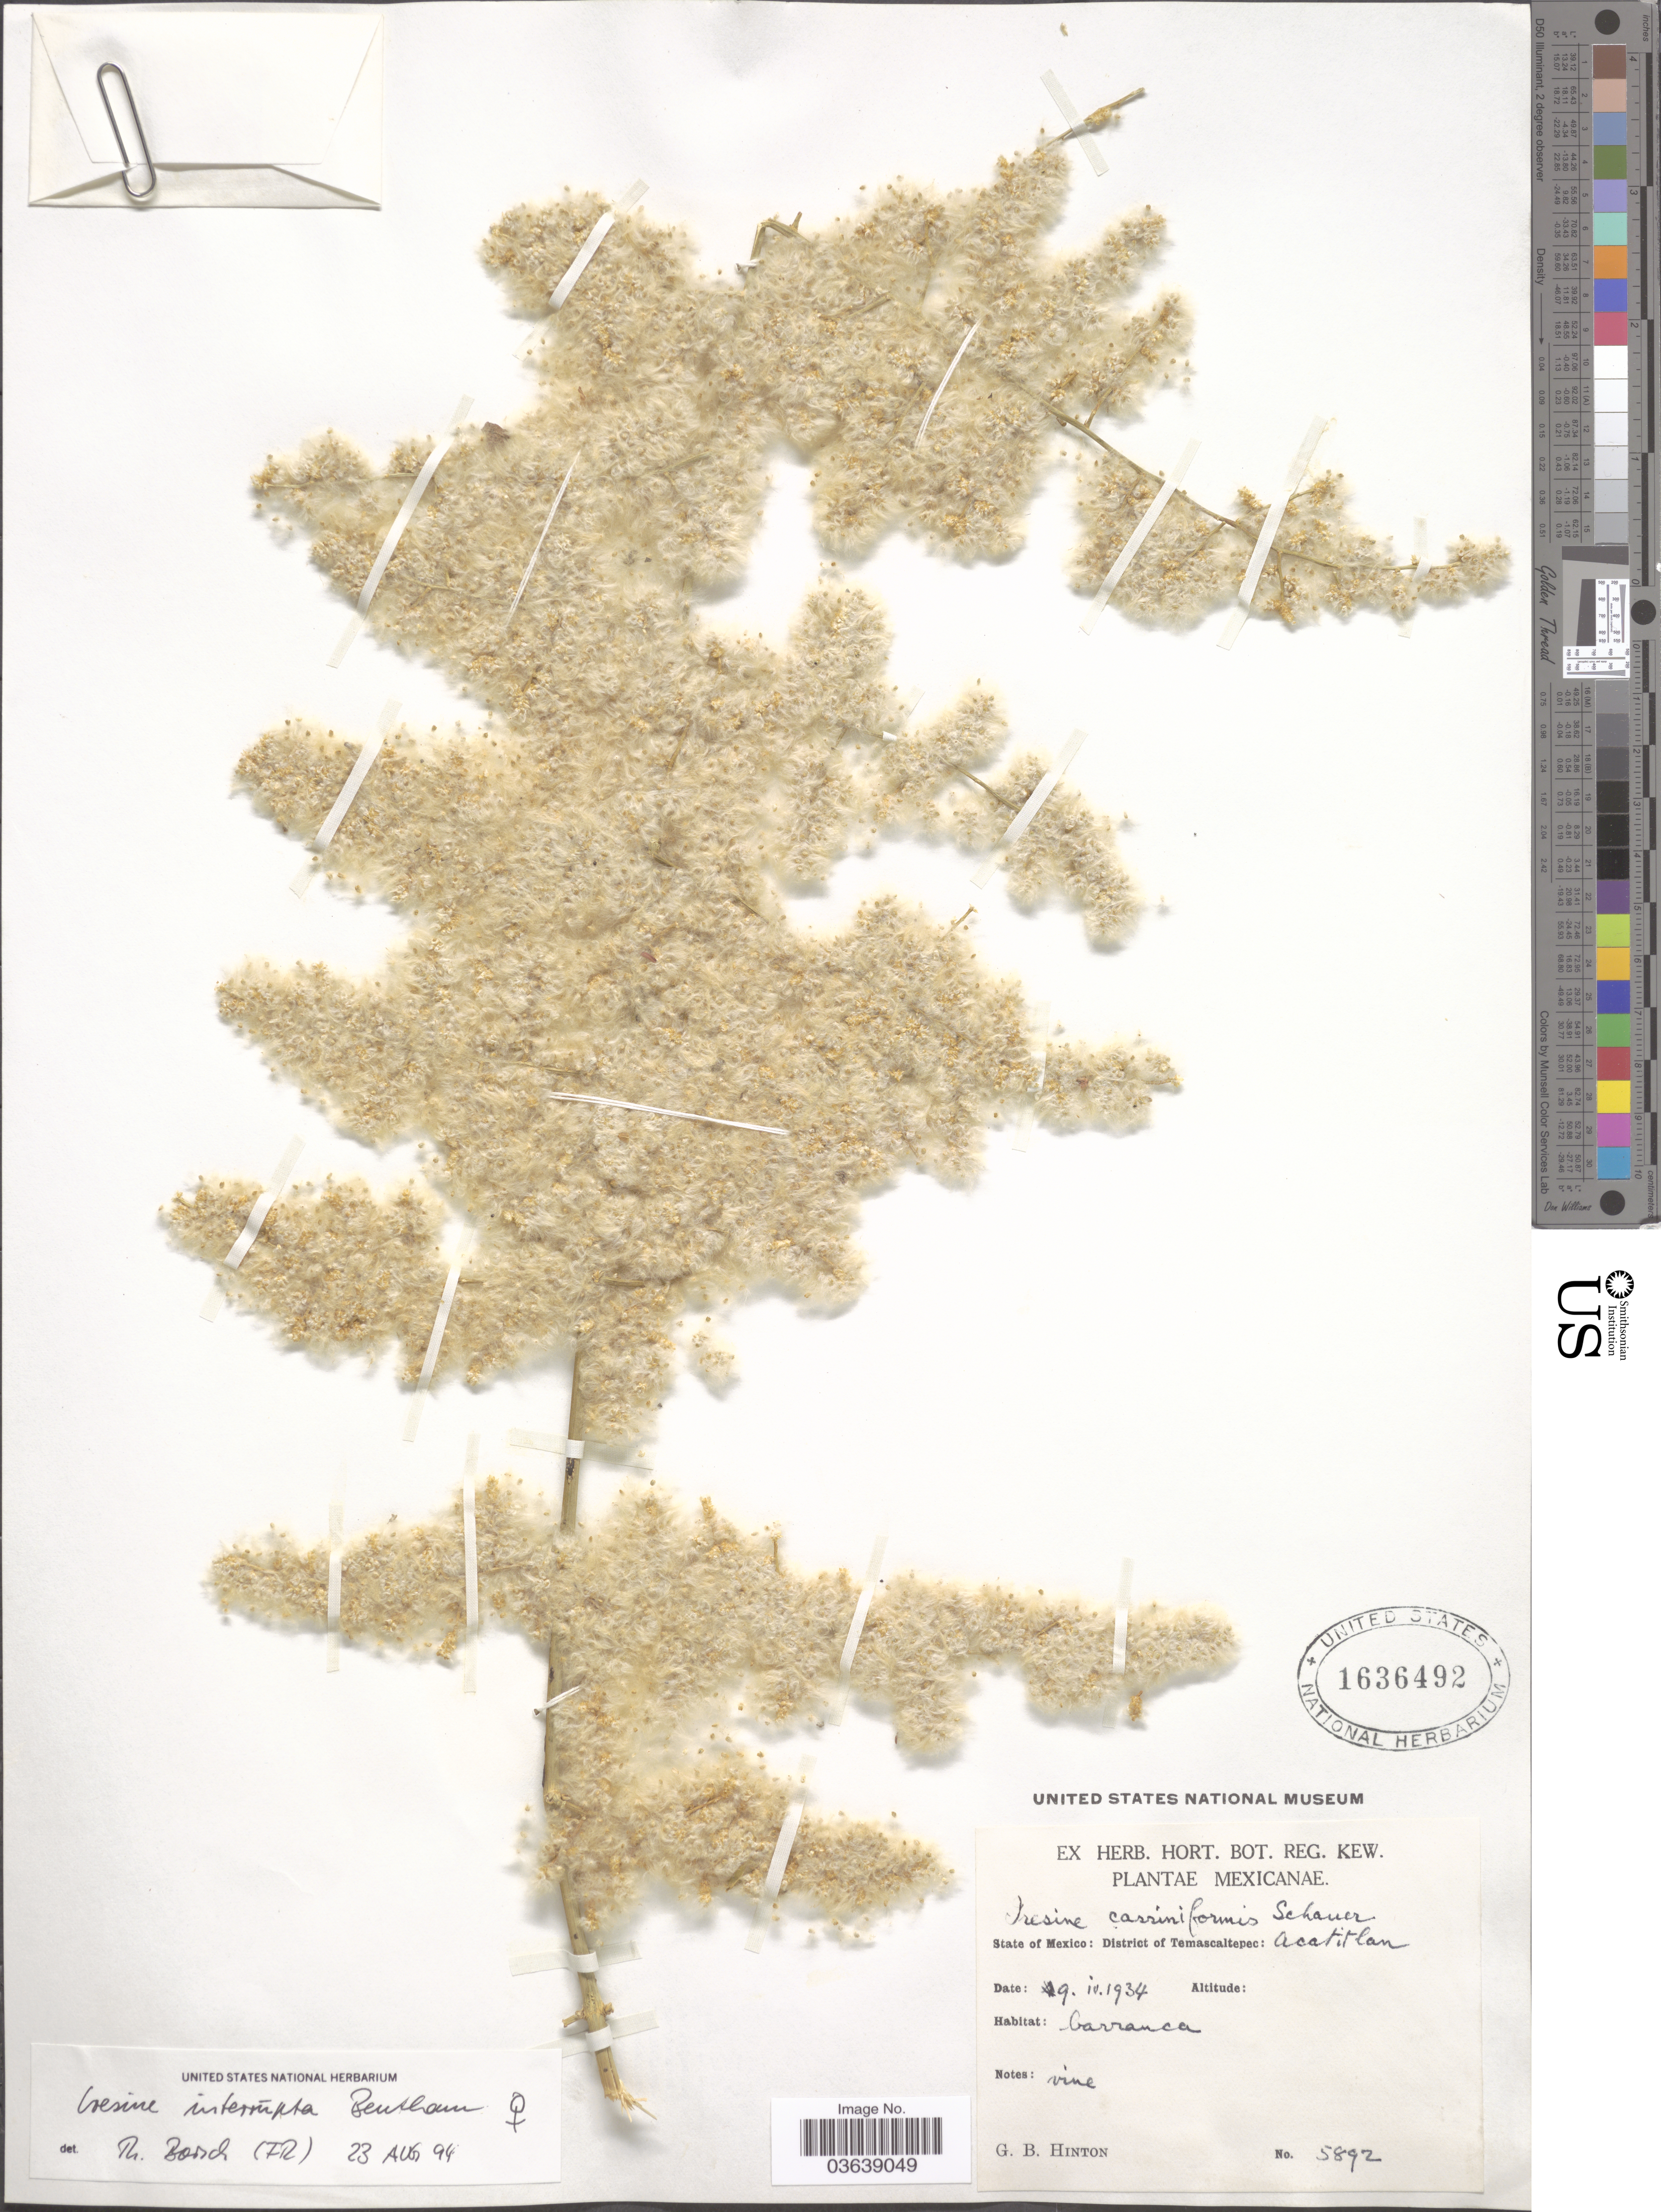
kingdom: Plantae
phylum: Tracheophyta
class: Magnoliopsida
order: Caryophyllales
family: Amaranthaceae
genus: Iresine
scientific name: Iresine interrupta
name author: Benth.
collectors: G. B. Hinton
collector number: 5892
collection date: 1934-04-19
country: Mexico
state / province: México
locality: District of Temascaltepec: Acatitlan.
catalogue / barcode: US 1636492